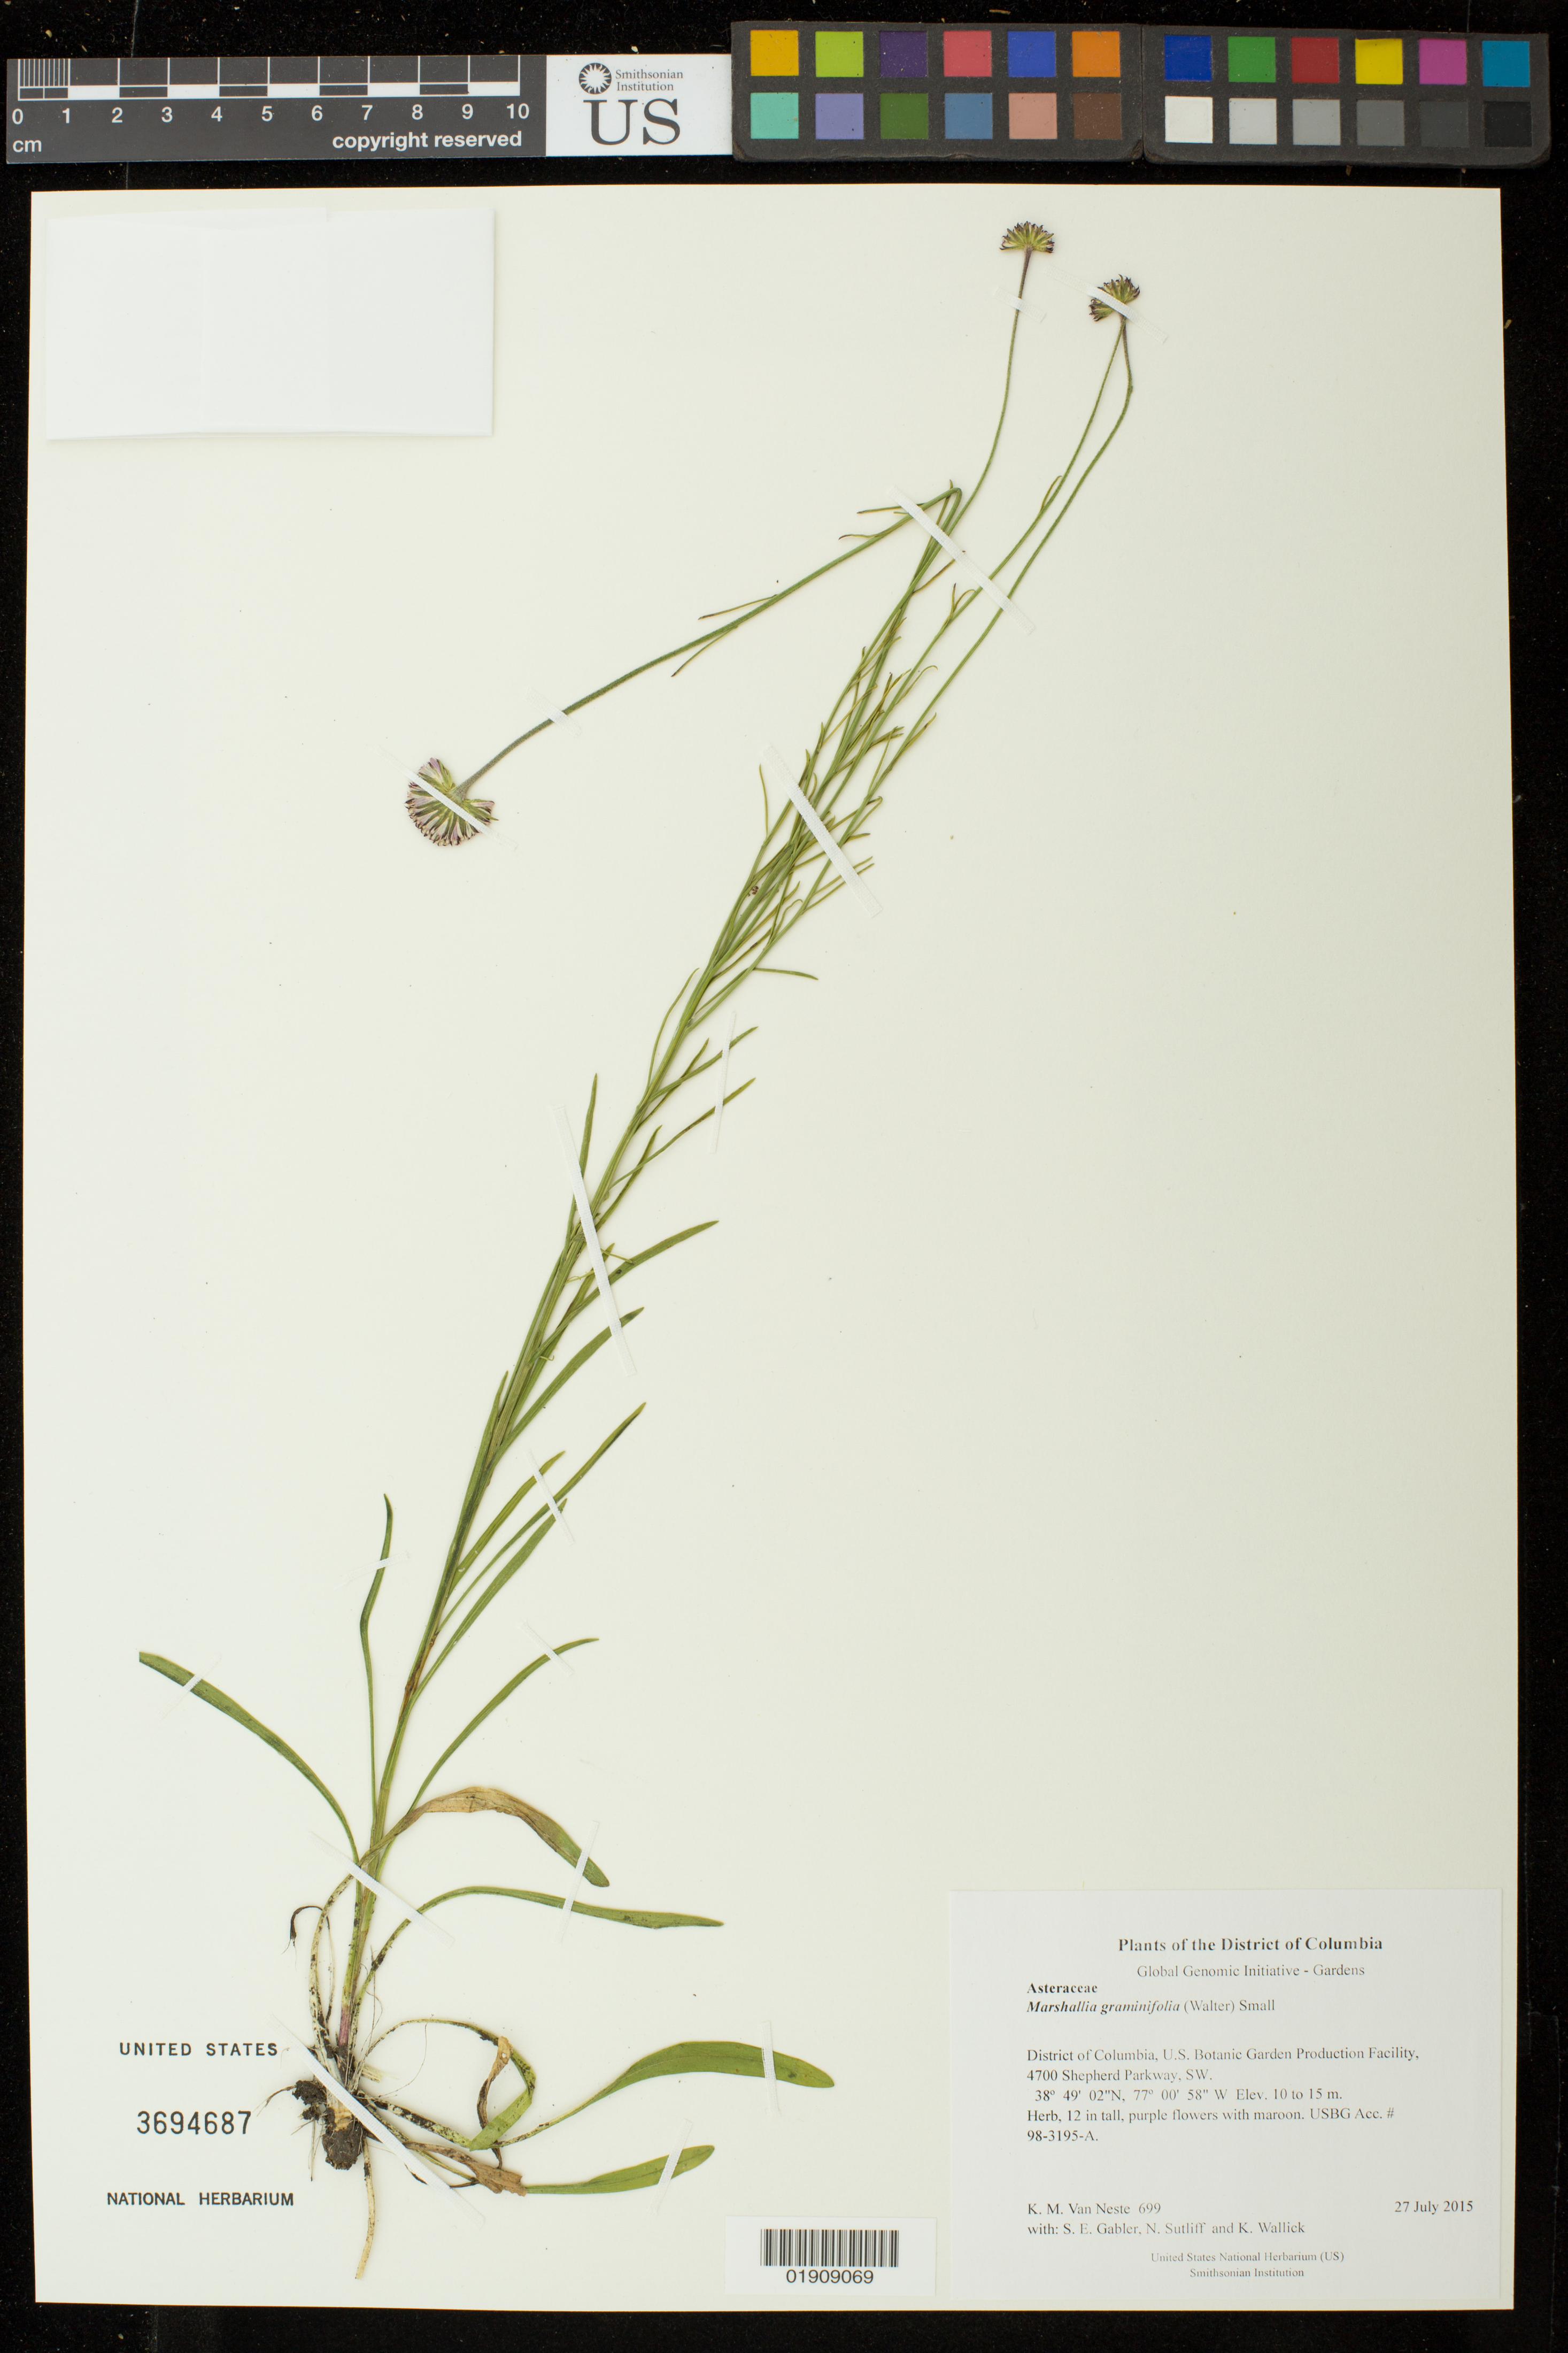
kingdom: Plantae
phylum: Tracheophyta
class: Magnoliopsida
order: Asterales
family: Asteraceae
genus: Marshallia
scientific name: Marshallia graminifolia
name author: (Walter) Small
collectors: K. M. Van Neste, S. E. Gabler, N. Sutliff & K. Wallick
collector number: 699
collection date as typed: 27 July 2015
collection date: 2015-07-27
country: United States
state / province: District of Columbia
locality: U.S. Botanic Garden Production Facility, 4700 Shepherd Parkway, SW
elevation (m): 10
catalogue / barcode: US 3694687